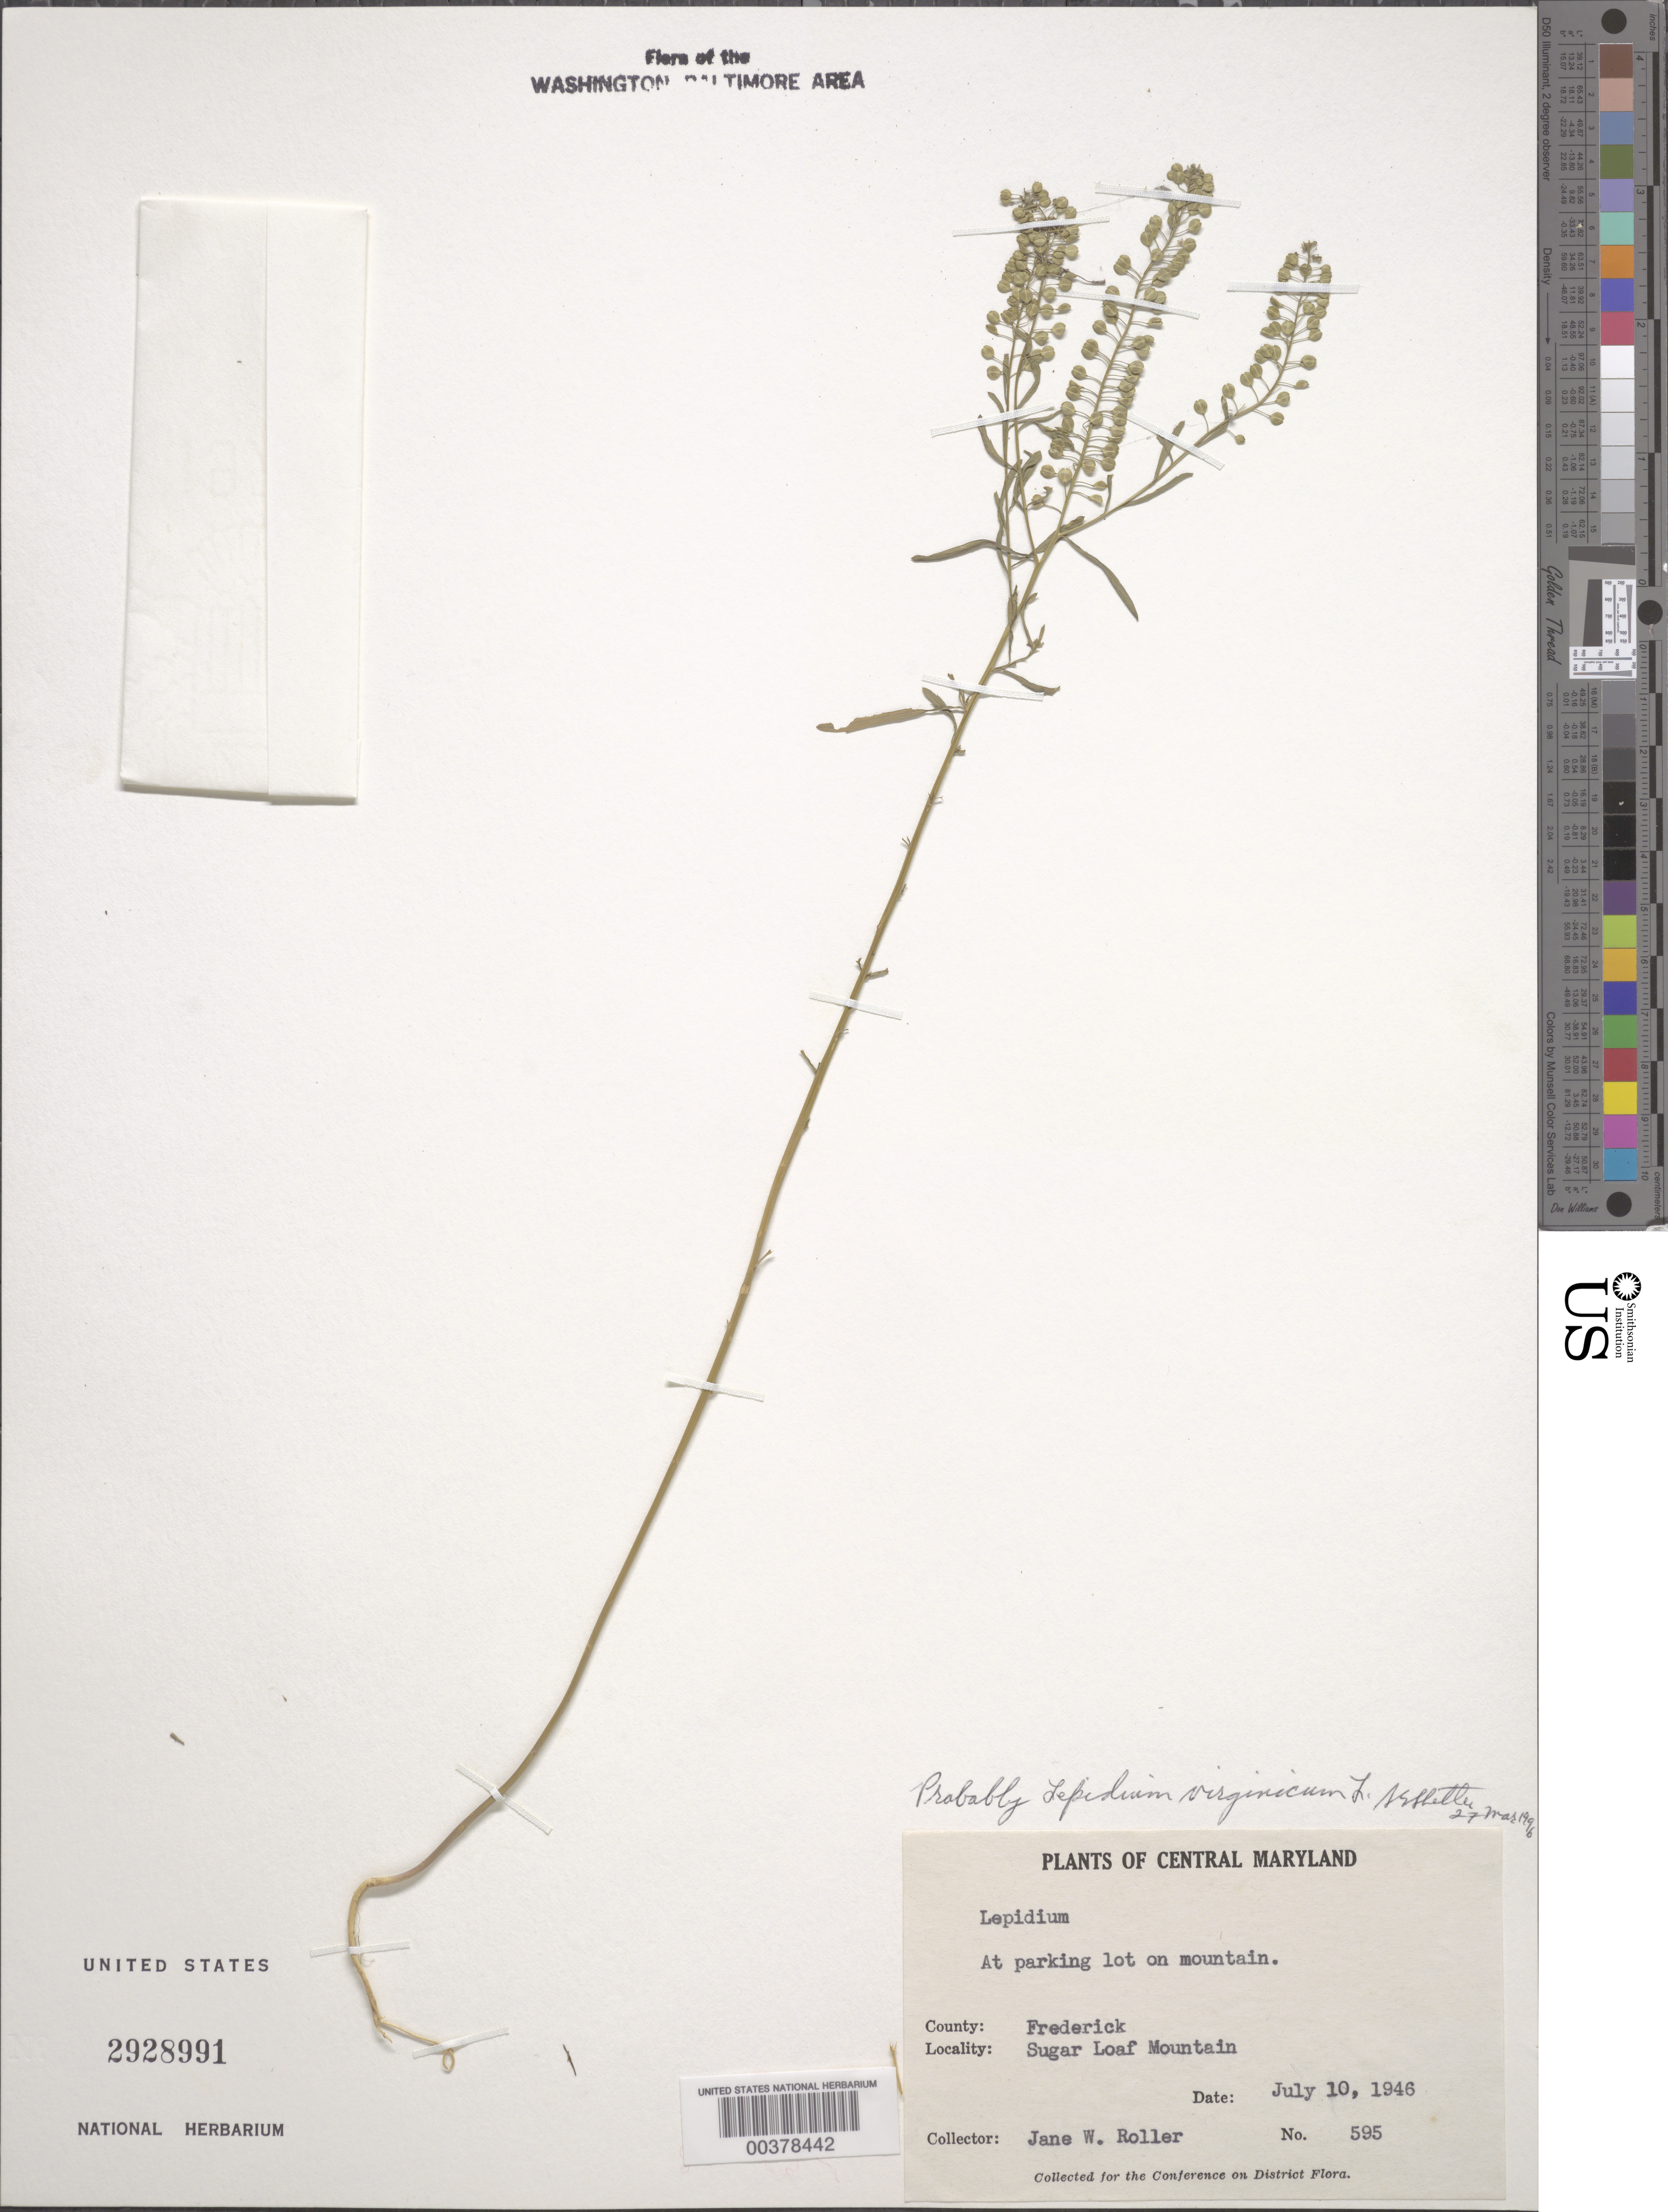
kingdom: Plantae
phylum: Tracheophyta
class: Magnoliopsida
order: Brassicales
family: Brassicaceae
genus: Lepidium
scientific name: Lepidium sp.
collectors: J. W. Roller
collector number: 595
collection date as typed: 10 Jul 1946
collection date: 1946-07-10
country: United States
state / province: Maryland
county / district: Frederick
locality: Sugar Loaf Mountain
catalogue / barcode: US 2928991